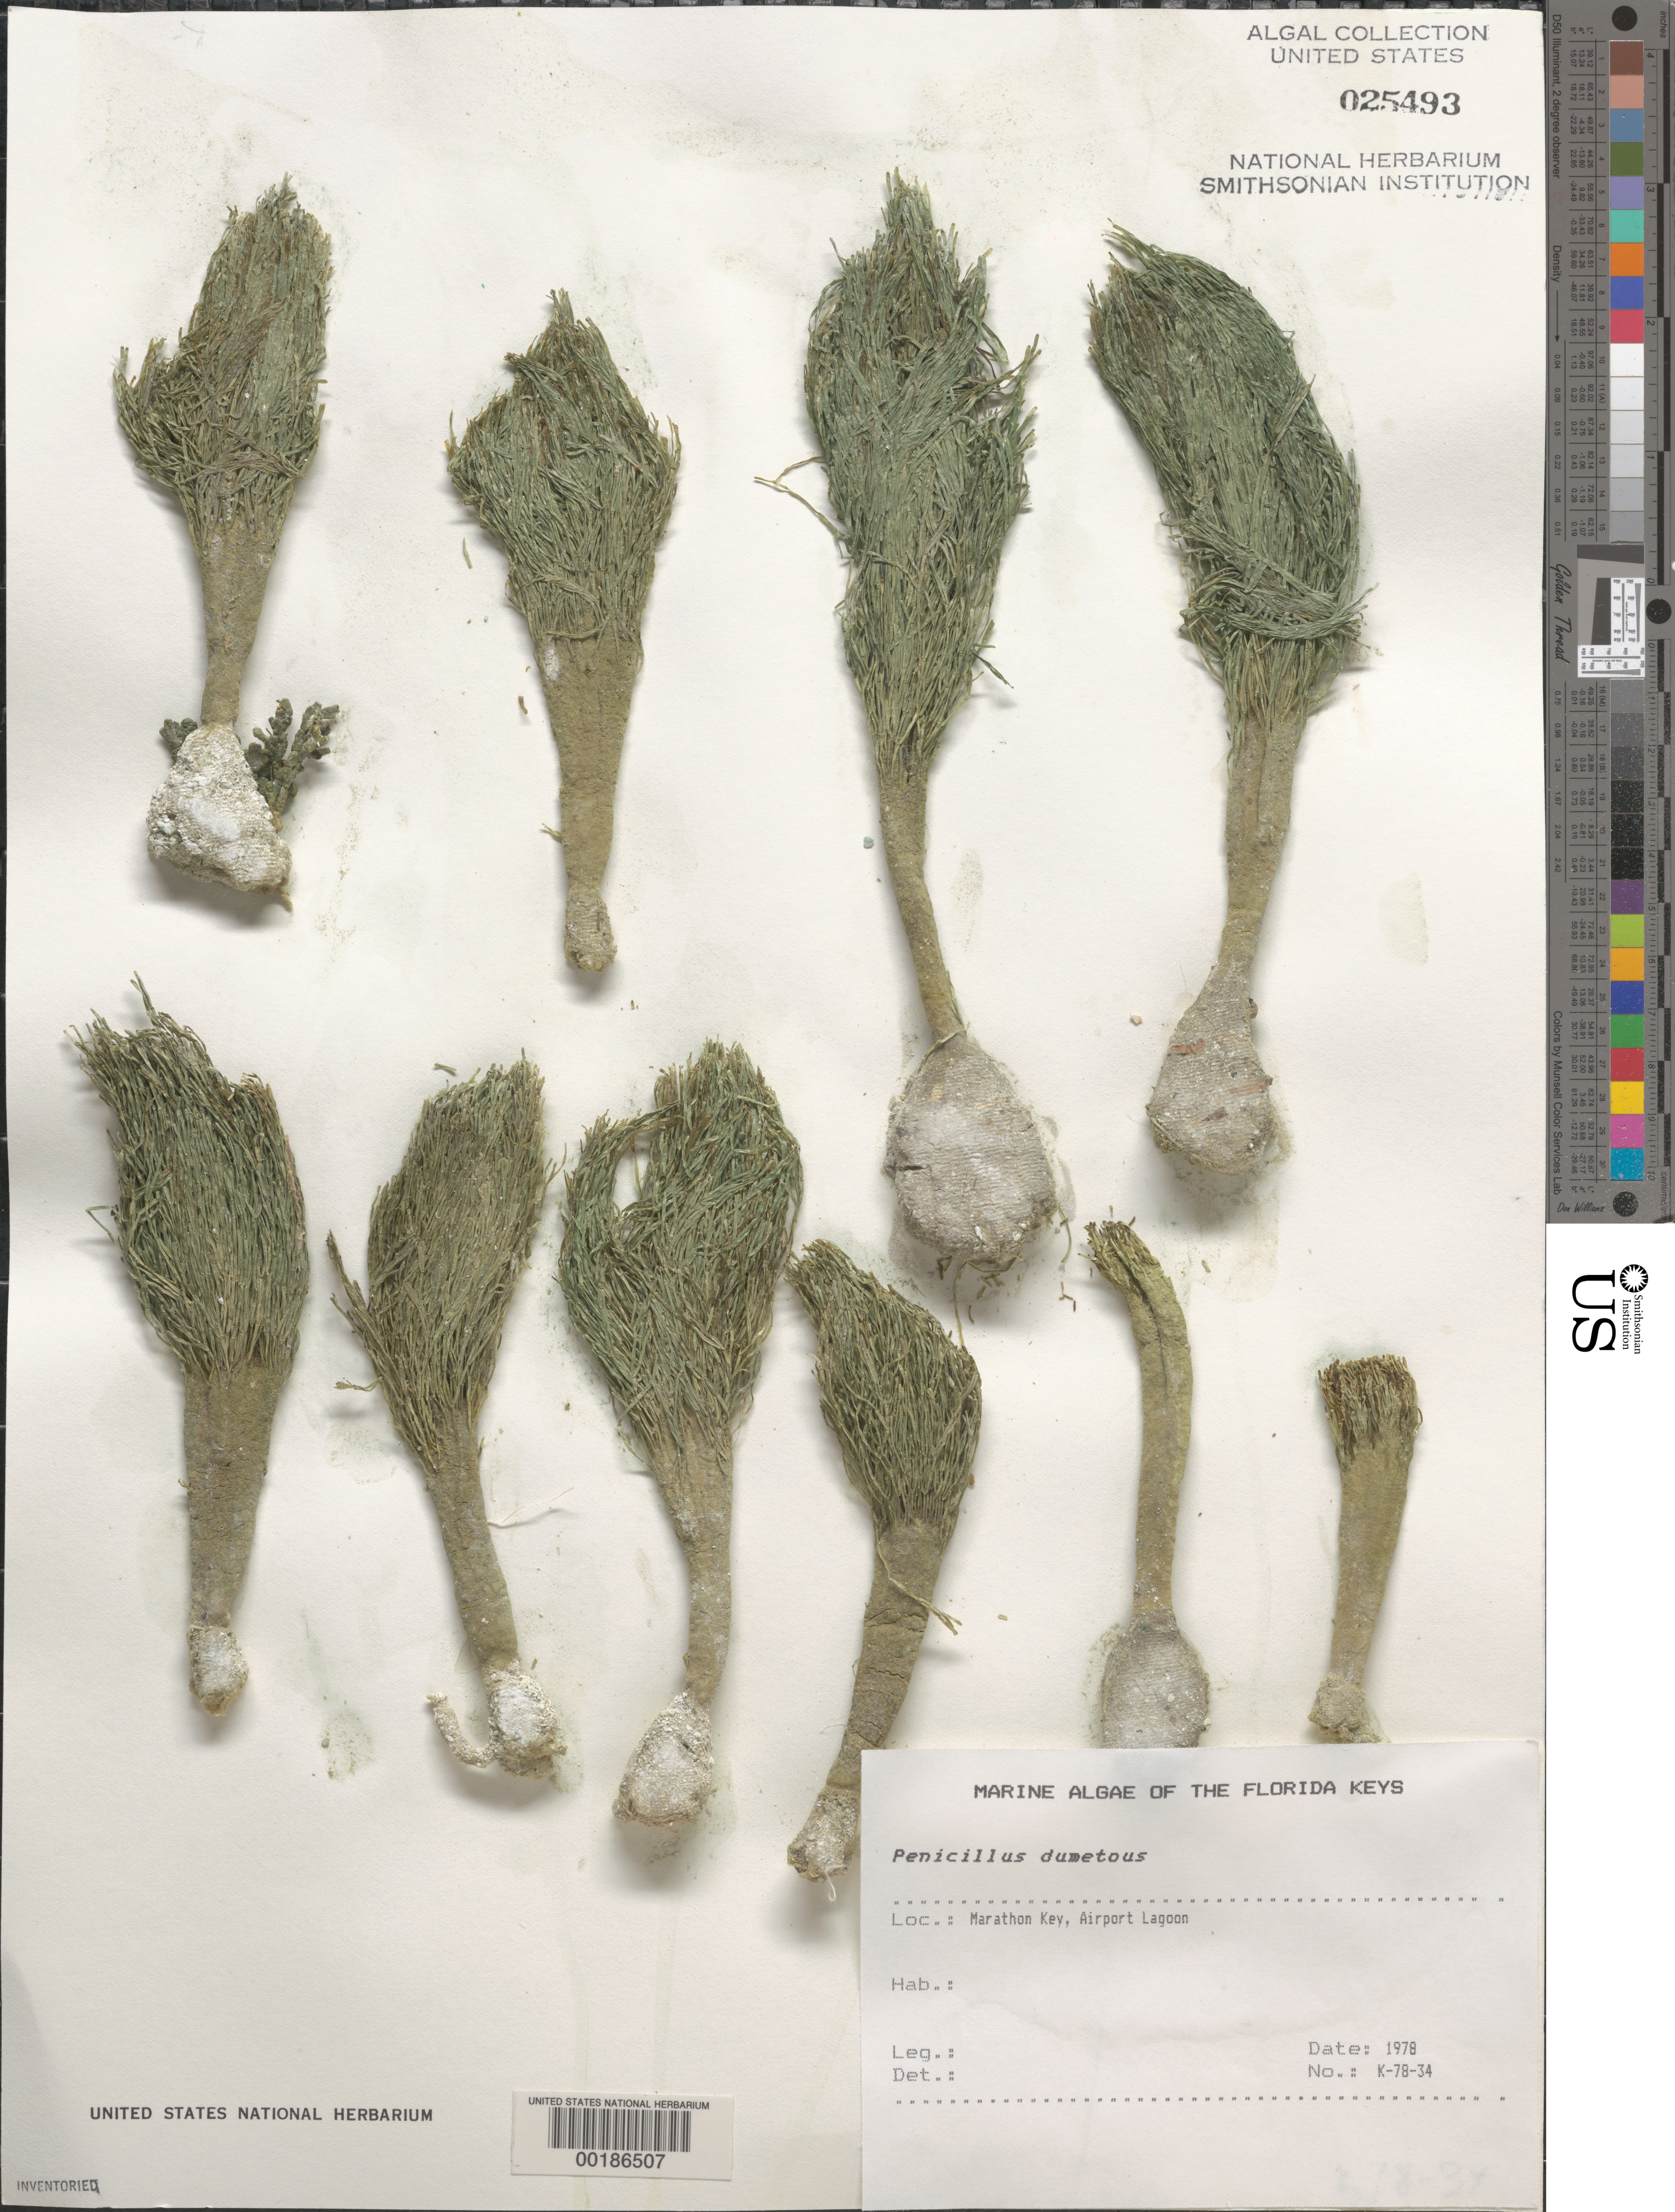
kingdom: Plantae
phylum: Chlorophyta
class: Ulvophyceae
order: Bryopsidales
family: Udoteaceae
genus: Penicillus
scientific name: Penicillus dumetosus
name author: (J.V.Lamouroux) Blainville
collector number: K-78-34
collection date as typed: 1978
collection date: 1978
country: United States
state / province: Florida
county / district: Monroe County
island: Key Vaca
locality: Marathon, airport lagoon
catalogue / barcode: US 25493